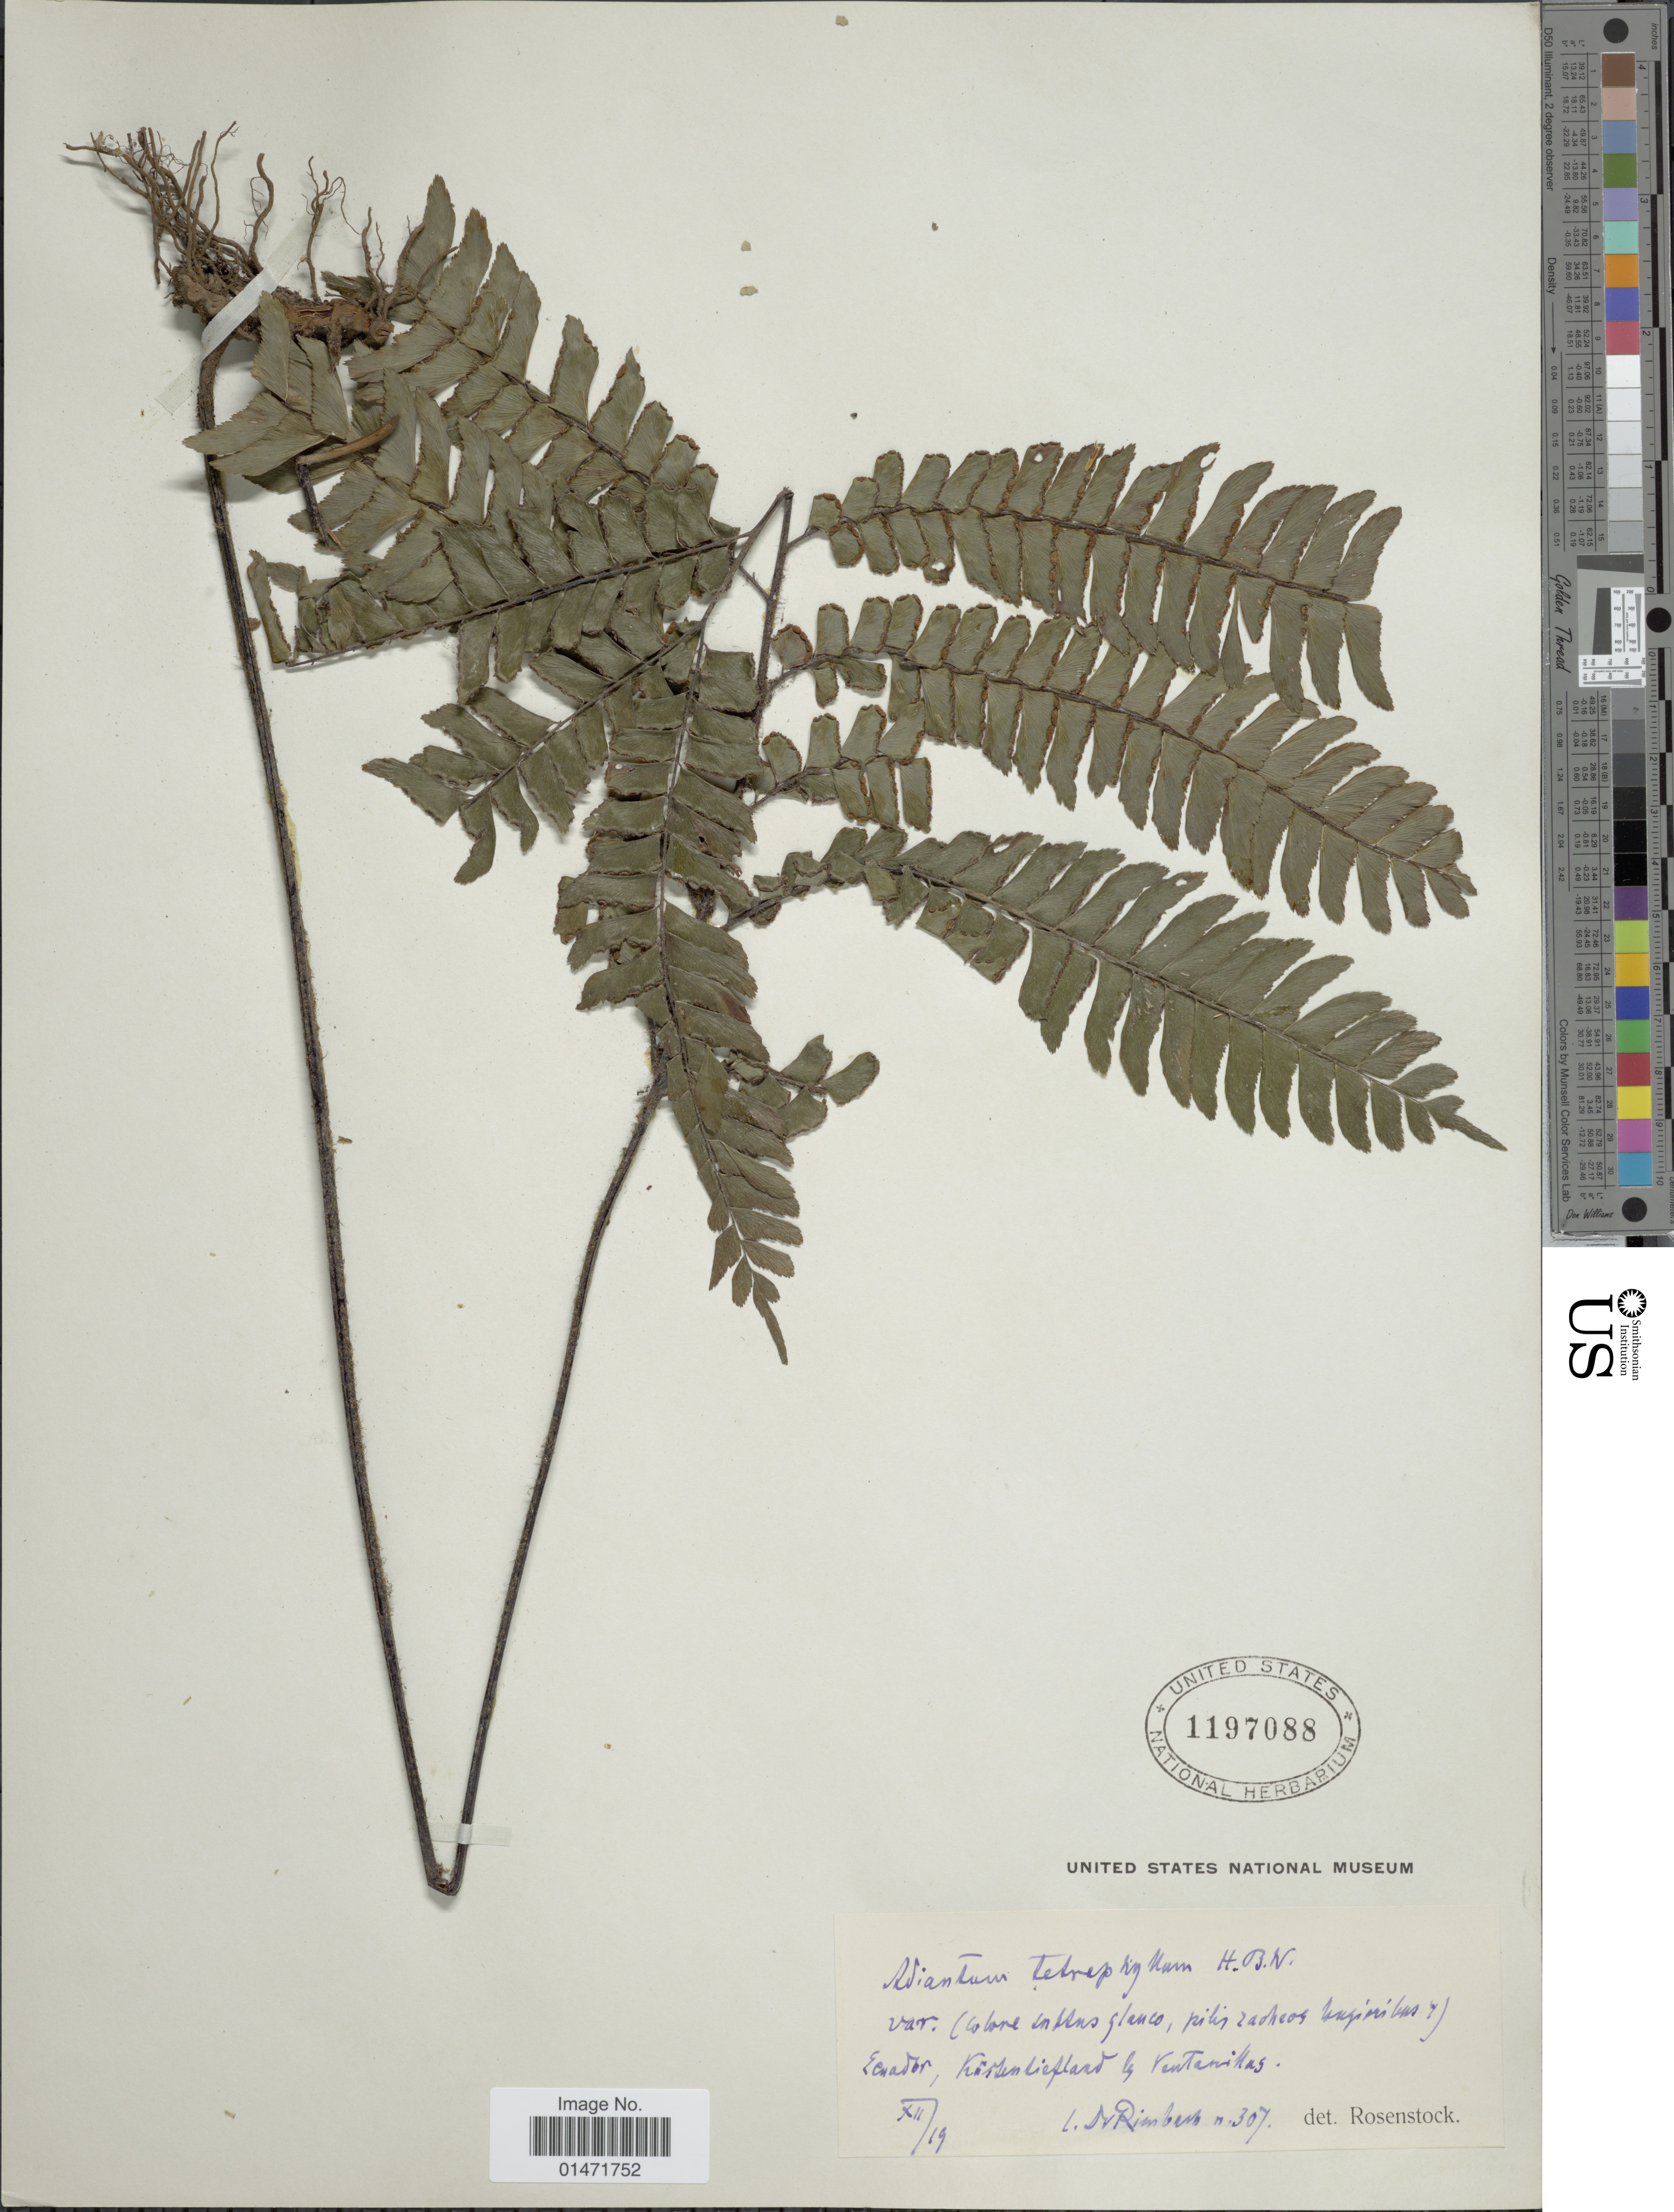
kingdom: Plantae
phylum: Tracheophyta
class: Polypodiopsida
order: Polypodiales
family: Pteridaceae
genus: Adiantum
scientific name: Adiantum tetraphyllum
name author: Humb. & Bonpl. ex Willd.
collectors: Rimbach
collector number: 307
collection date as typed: Transcribed d/m/y: /12/19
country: Ecuador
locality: Küstentiefland by Ventarillas [interpreted]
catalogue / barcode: US 1197088